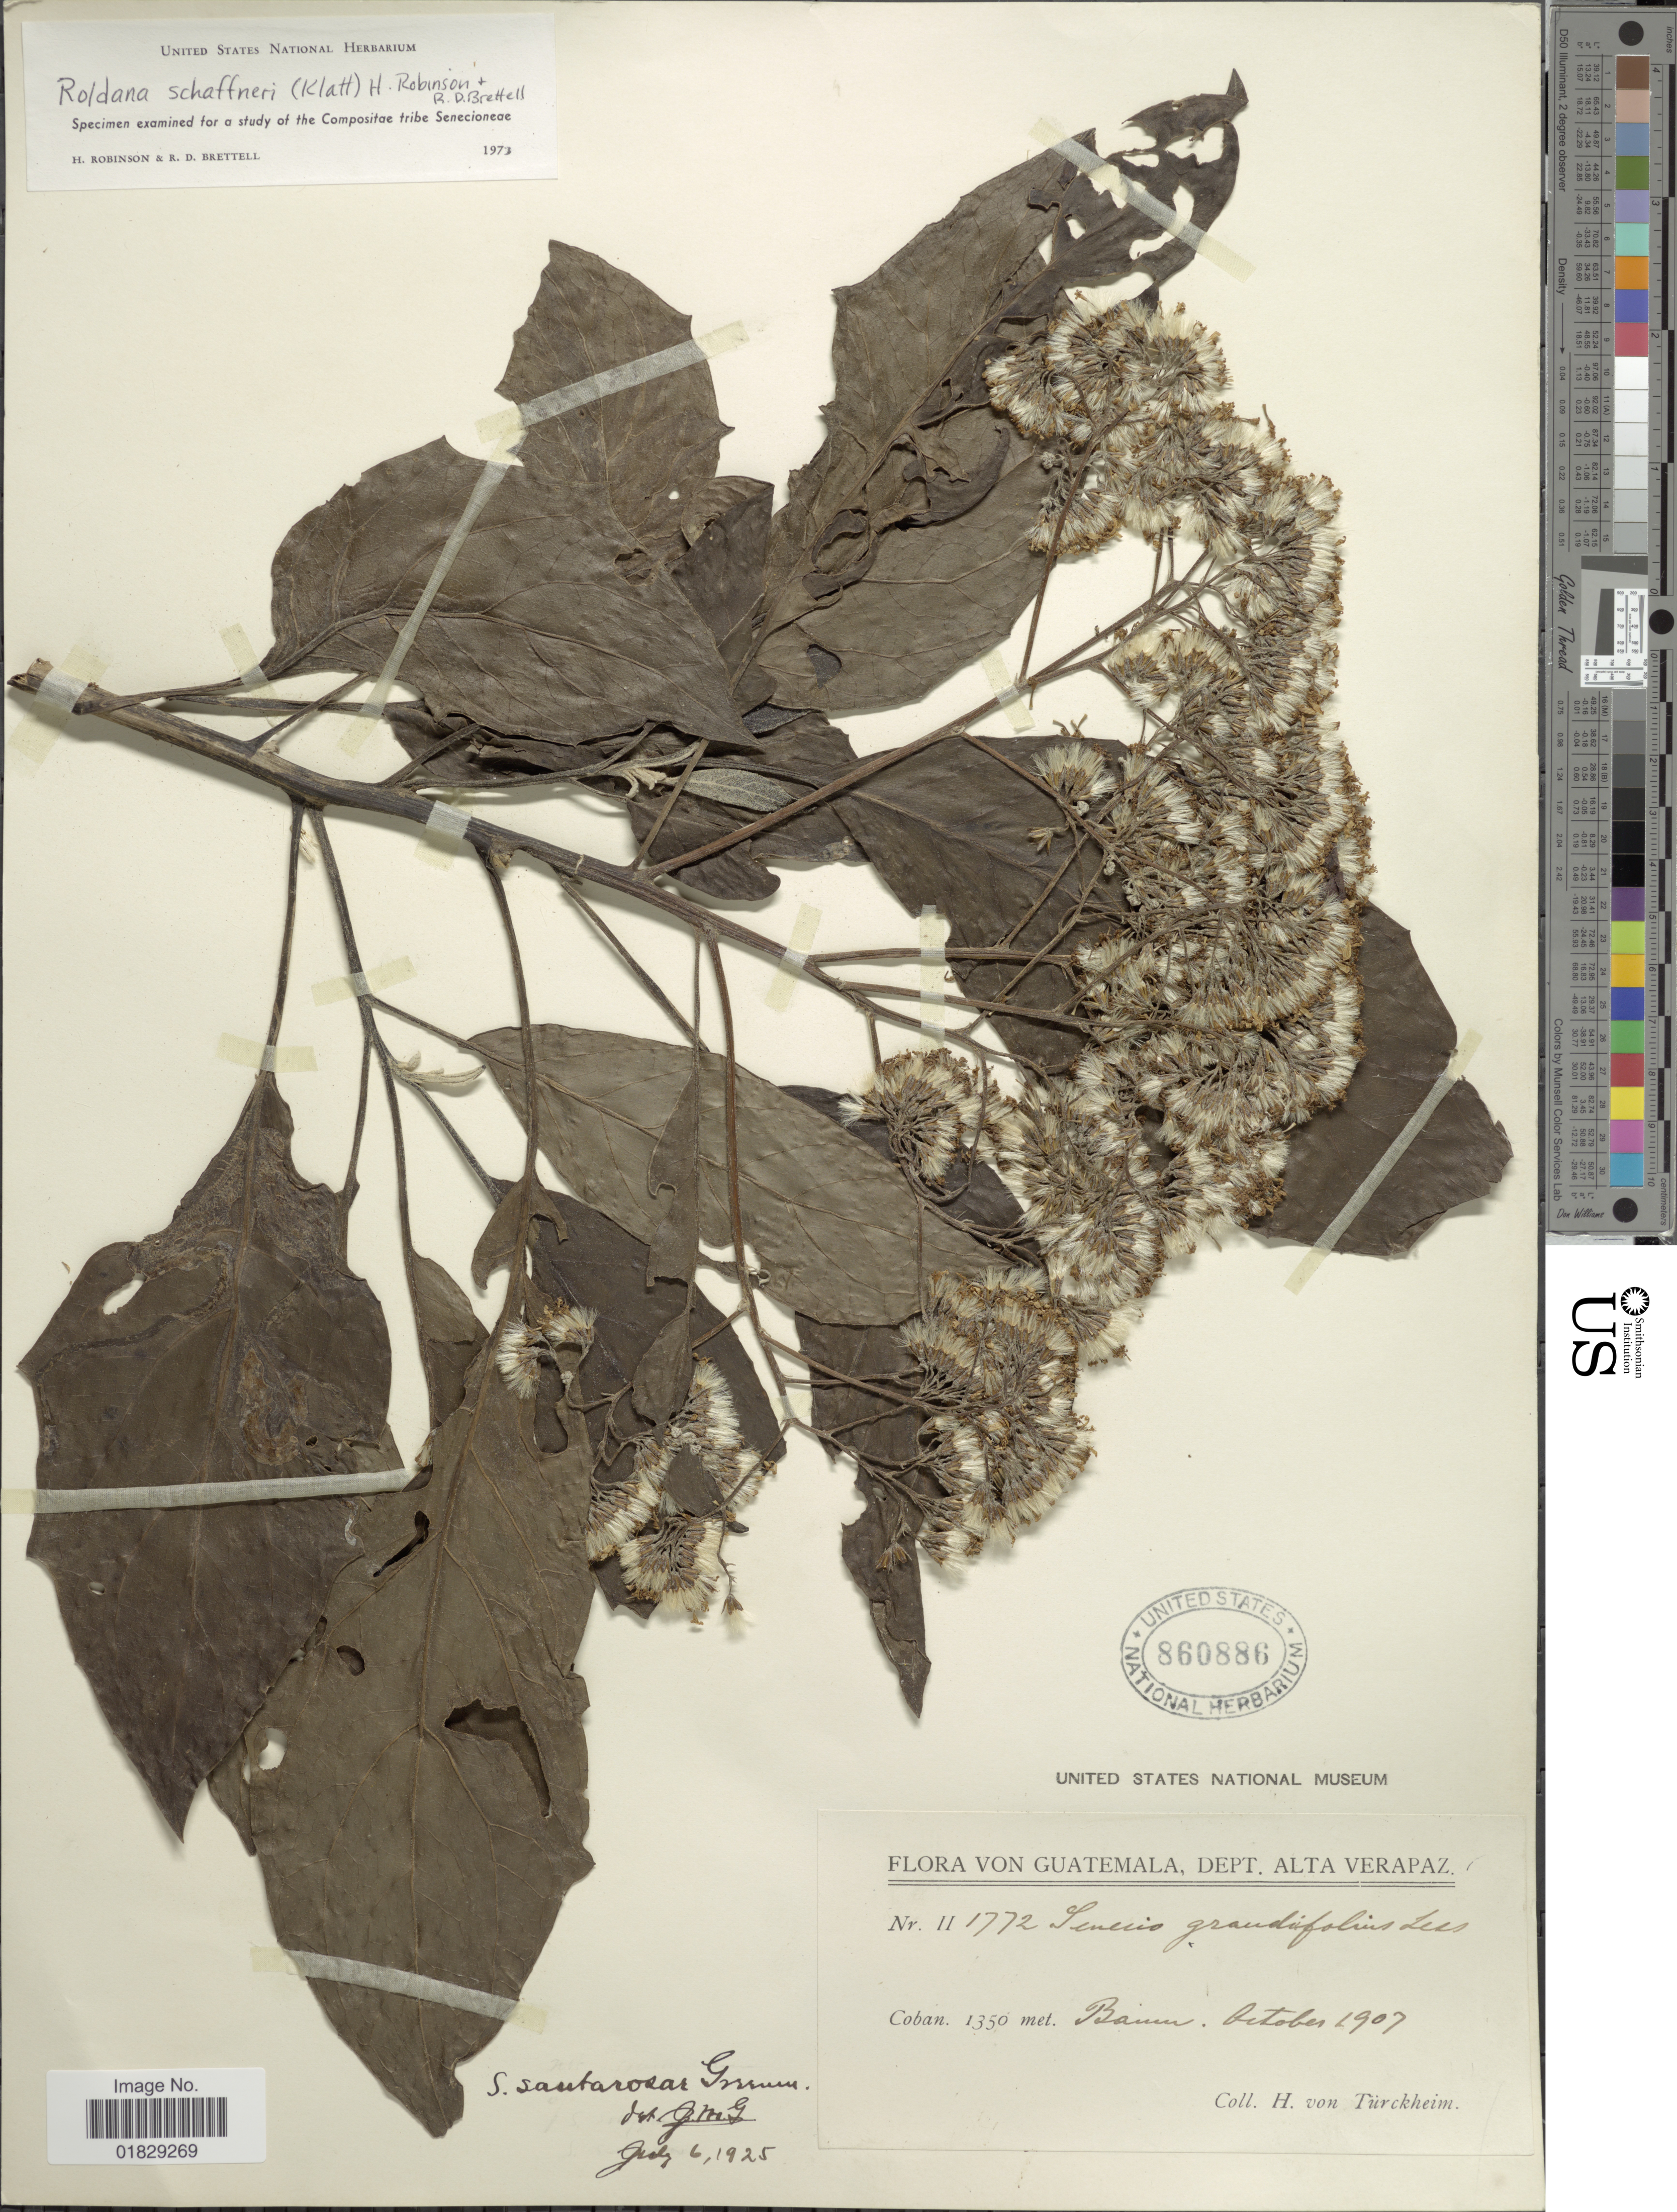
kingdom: Plantae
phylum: Tracheophyta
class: Magnoliopsida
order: Asterales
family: Asteraceae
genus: Roldana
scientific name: Roldana schaffneri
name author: (Sch. Bip. ex Klatt) H. Rob. & Brettell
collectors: H. von Türckheim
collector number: II1772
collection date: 1907-10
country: Guatemala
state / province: Alta Verapaz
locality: Dept. Alta Verapaz. Coban. Baum.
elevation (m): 1350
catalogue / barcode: US 860886